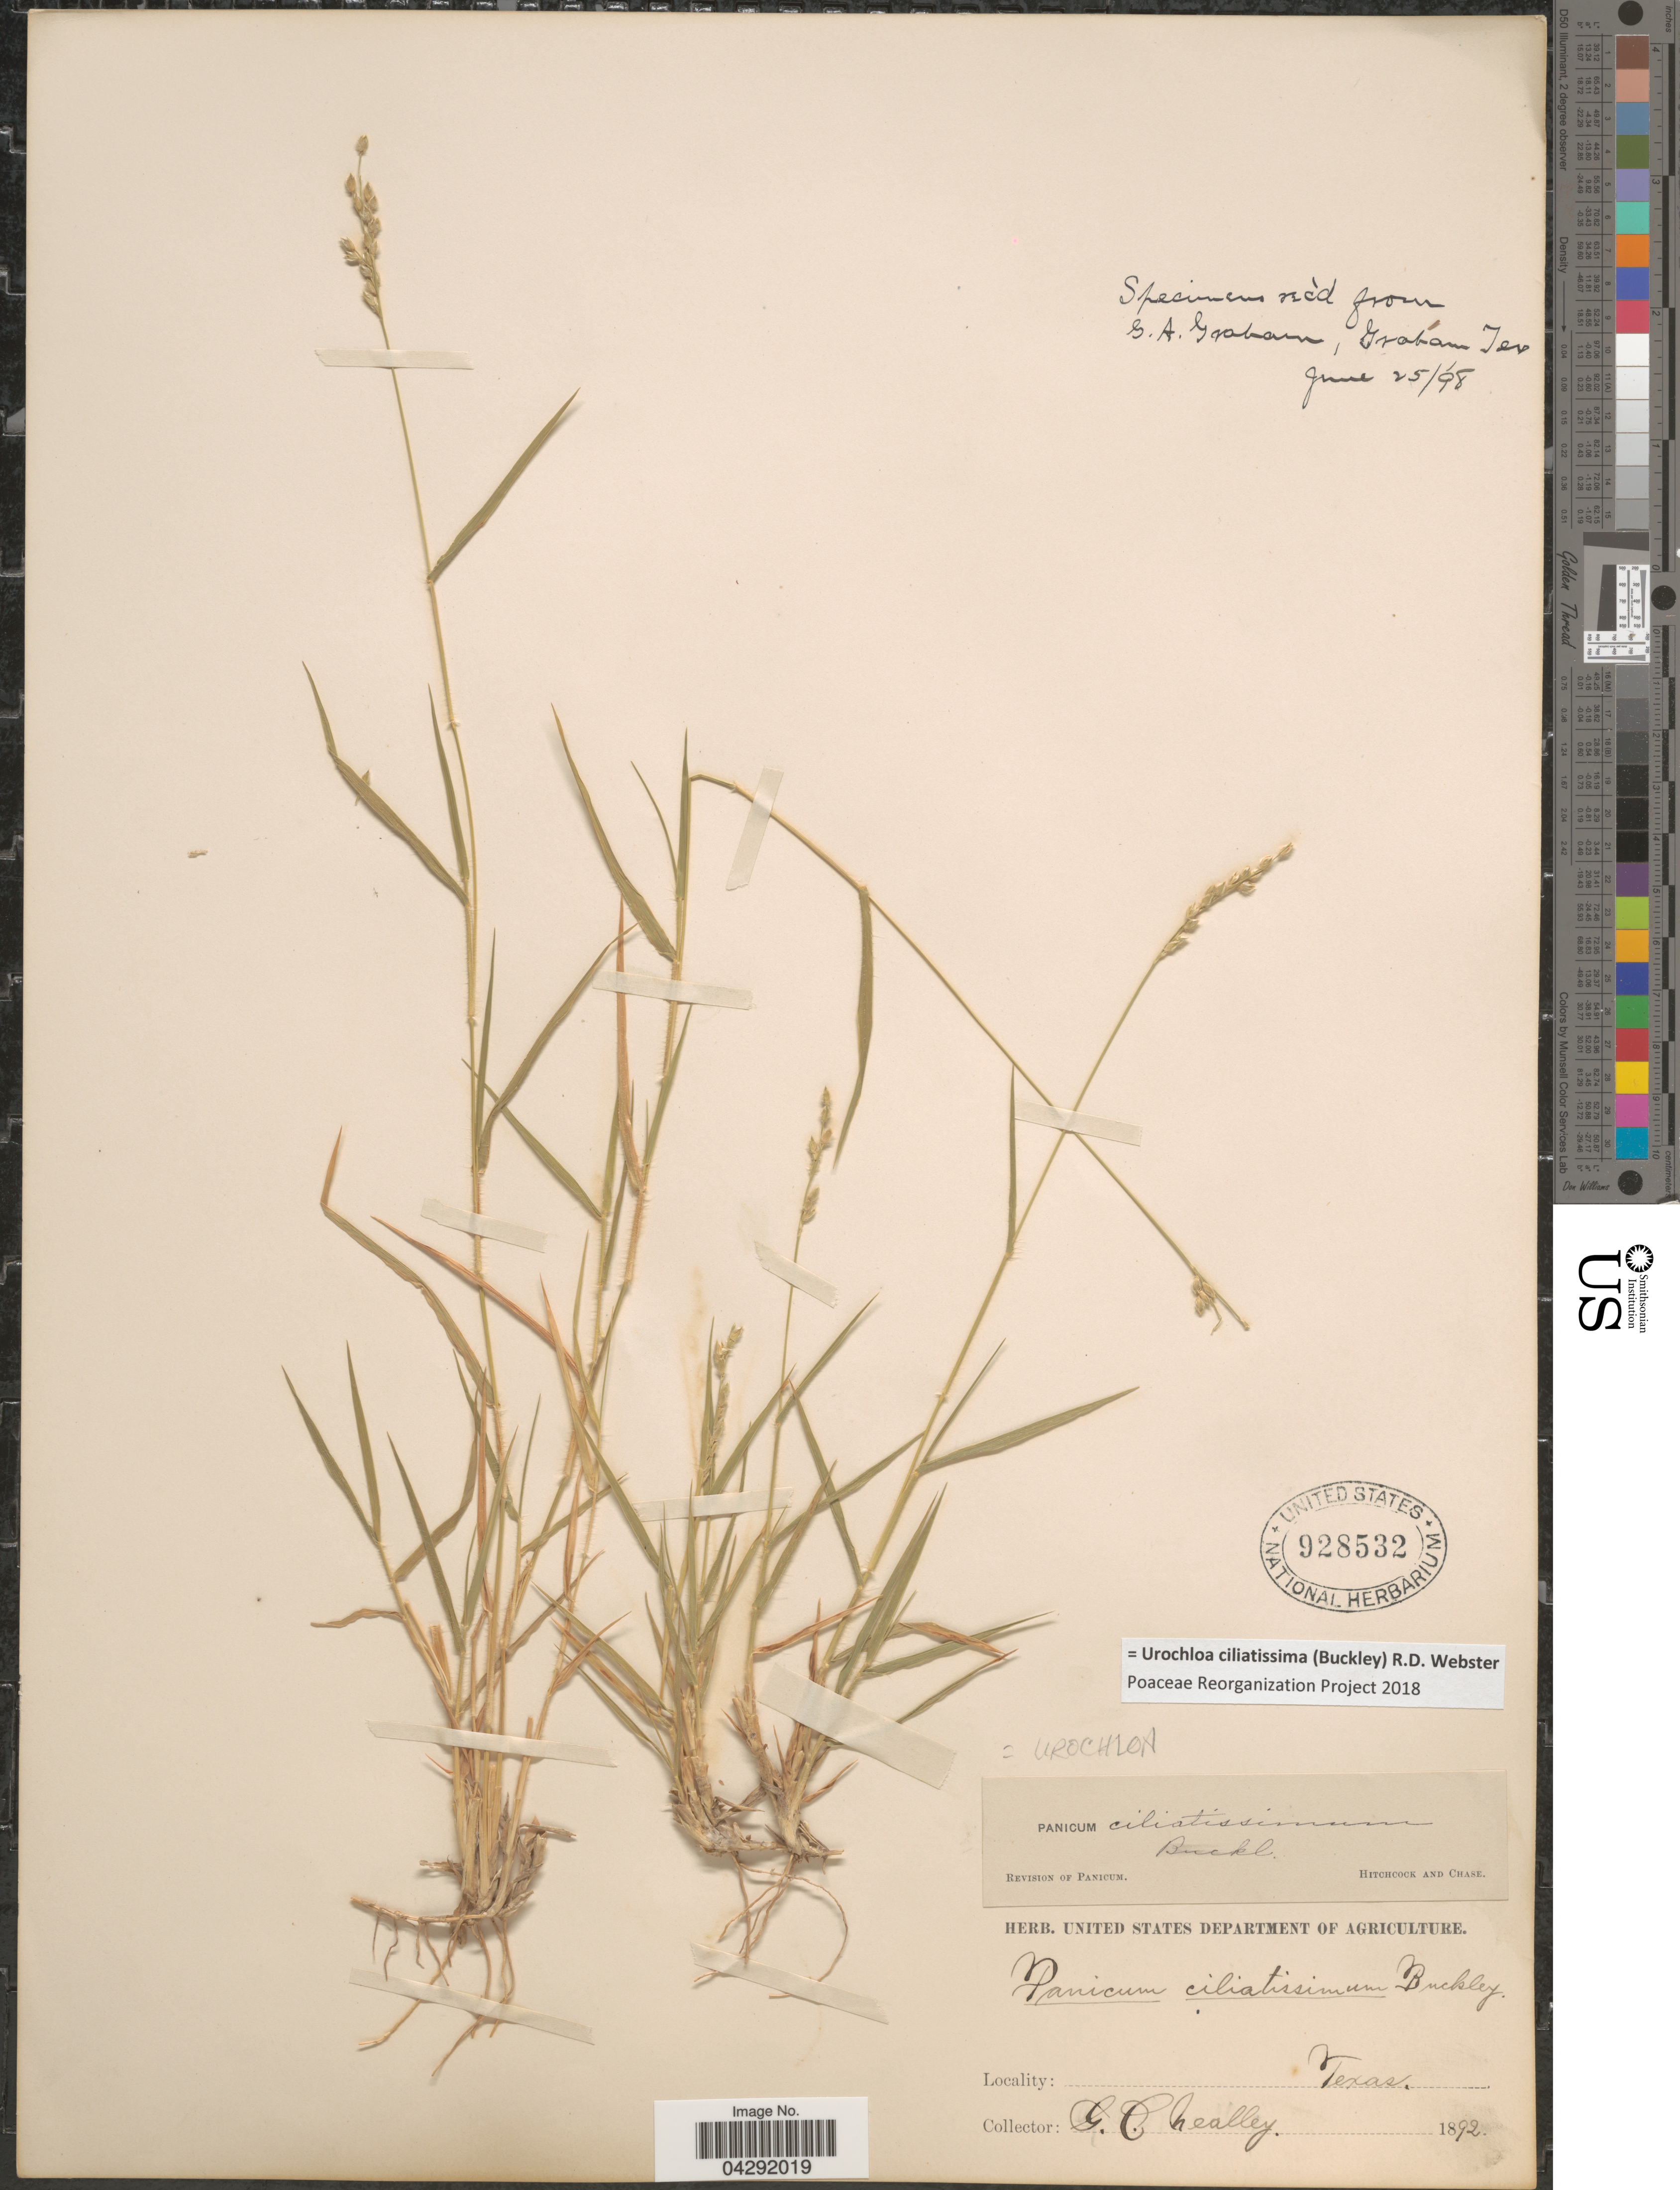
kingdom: Plantae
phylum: Tracheophyta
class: Liliopsida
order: Poales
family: Poaceae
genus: Urochloa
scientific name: Urochloa ciliatissima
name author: (Buckley) R.D. Webster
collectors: G. Neally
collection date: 1892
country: United States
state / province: Texas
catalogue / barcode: US 928532